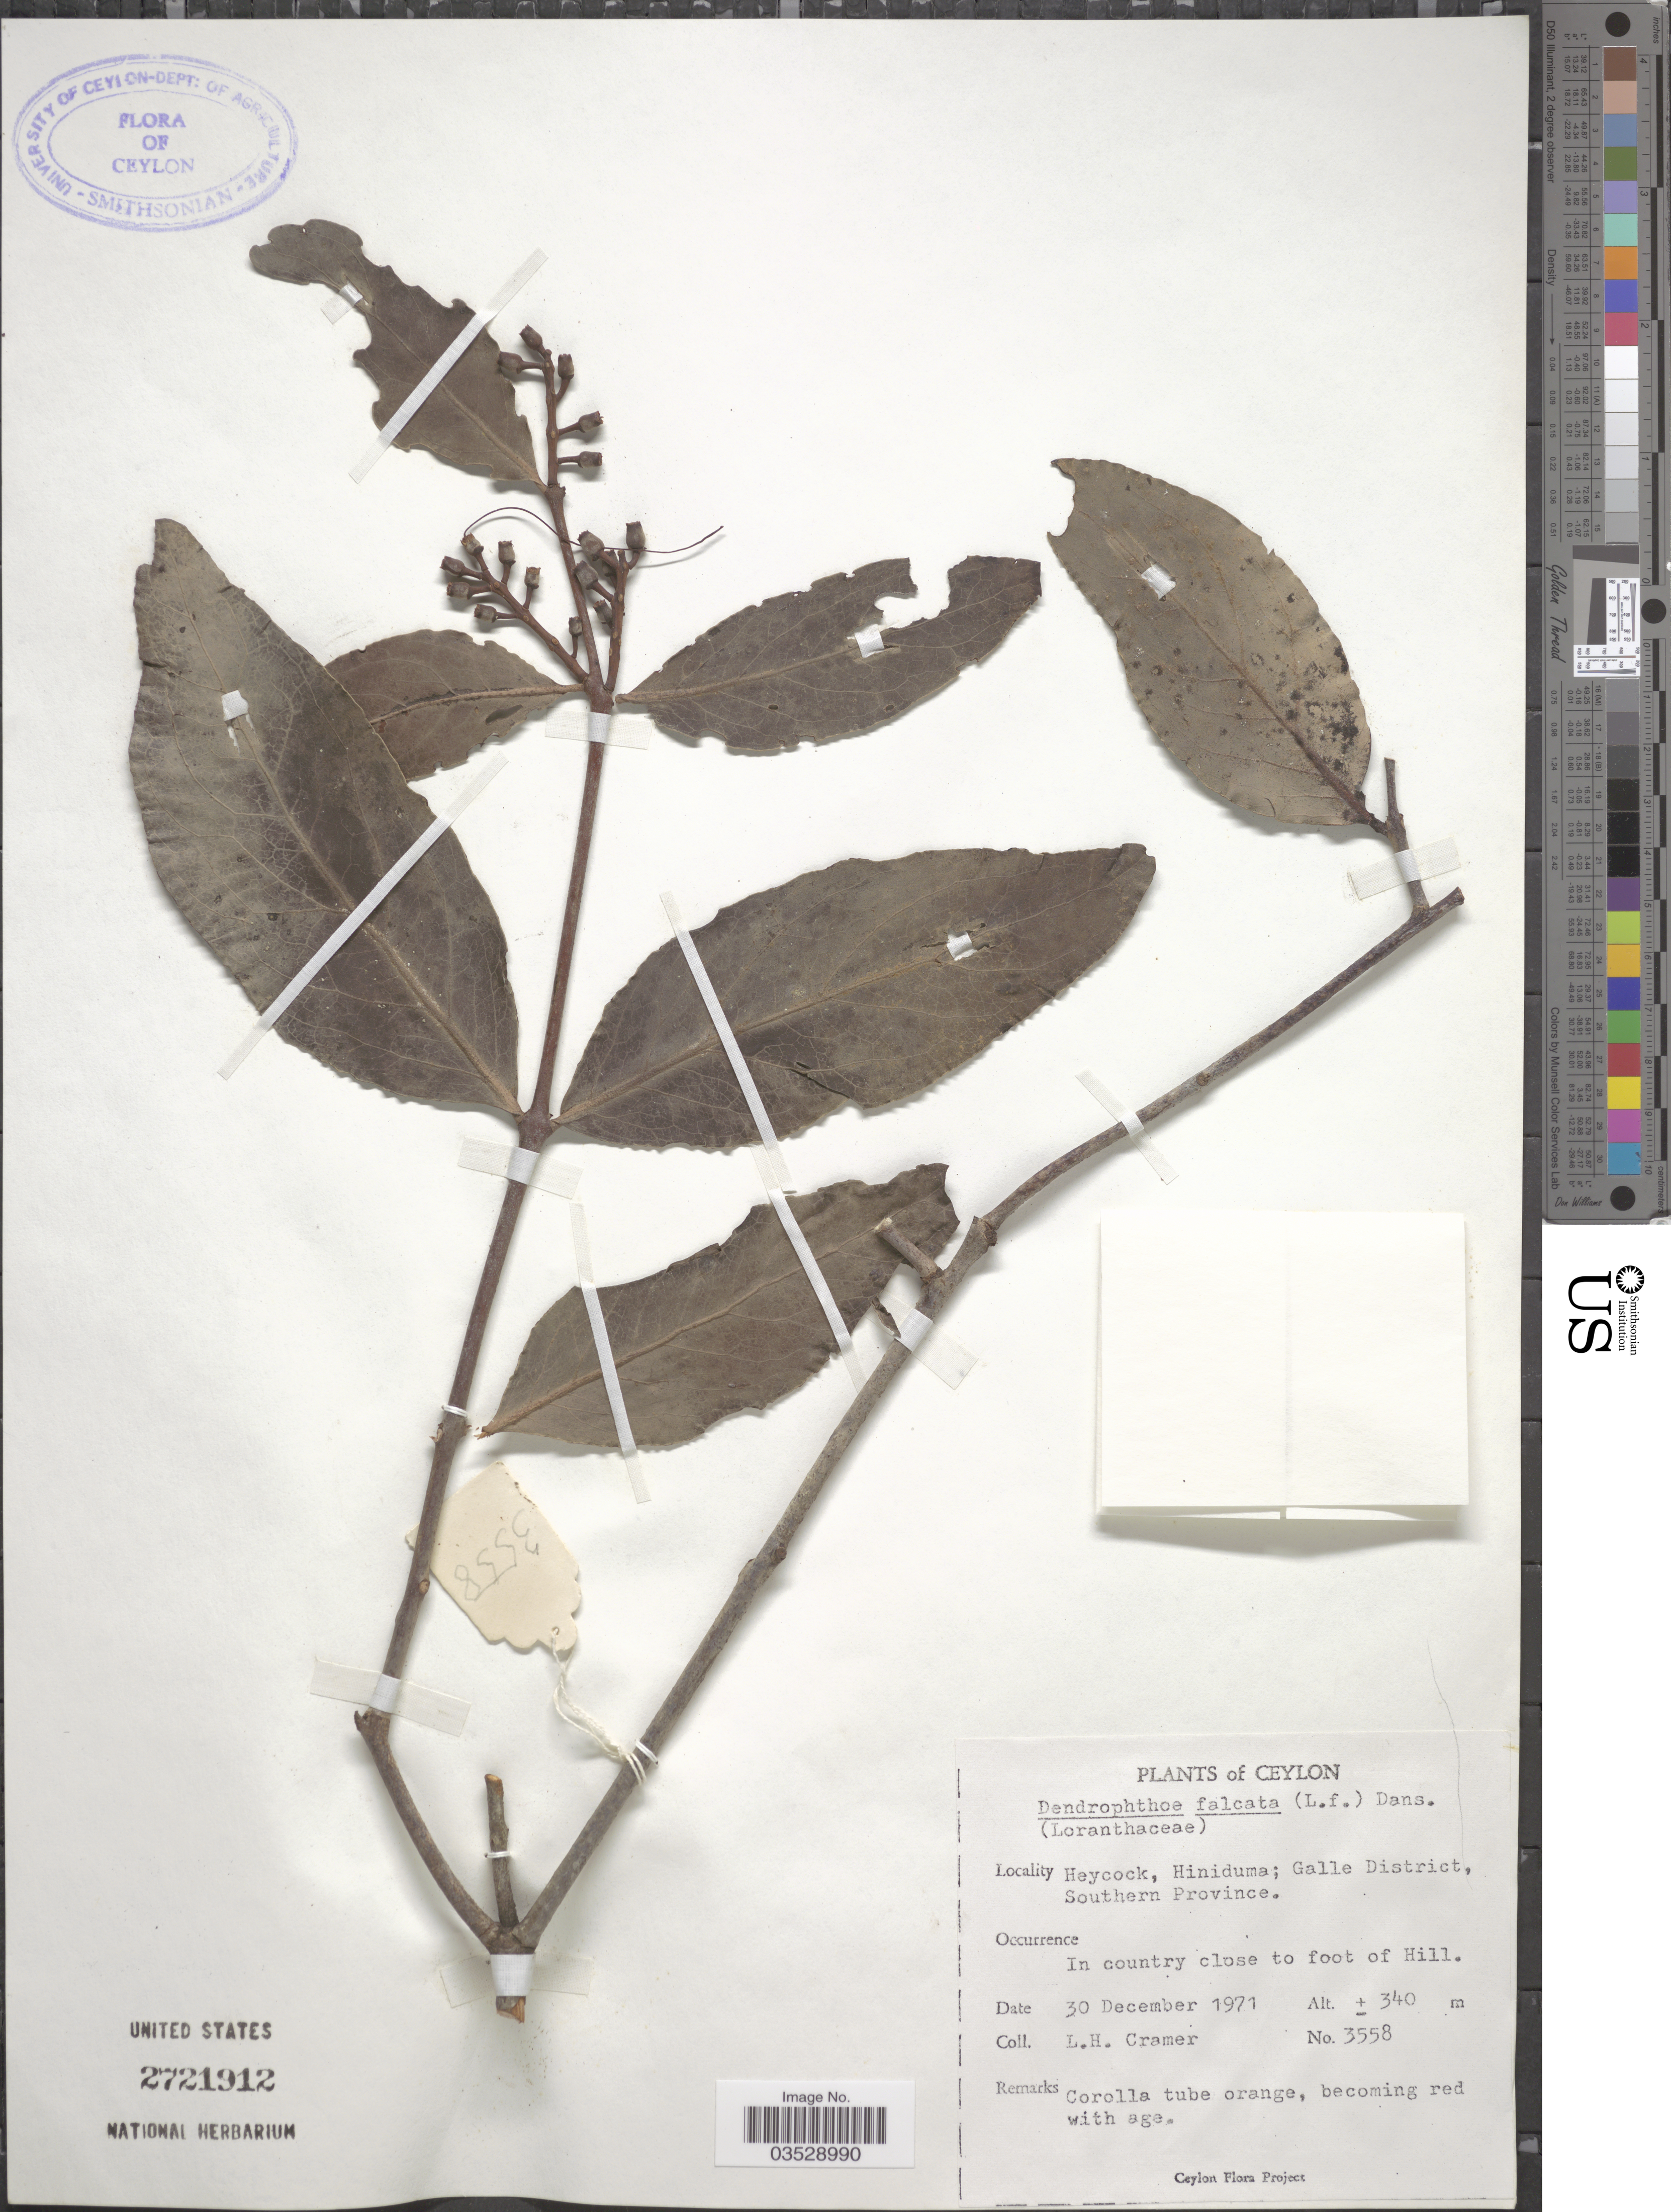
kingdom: Plantae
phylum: Tracheophyta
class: Magnoliopsida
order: Santalales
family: Loranthaceae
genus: Dendrophthoe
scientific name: Dendrophthoe falcata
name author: (L. f.) Ettingsh.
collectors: L. H. Cramer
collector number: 3558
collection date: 1971-12-30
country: Sri Lanka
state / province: Southern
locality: Ceylon. Heycock, Hiniduma; Galle District. In country close to foot of Hill.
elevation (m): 340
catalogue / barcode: US 2721912